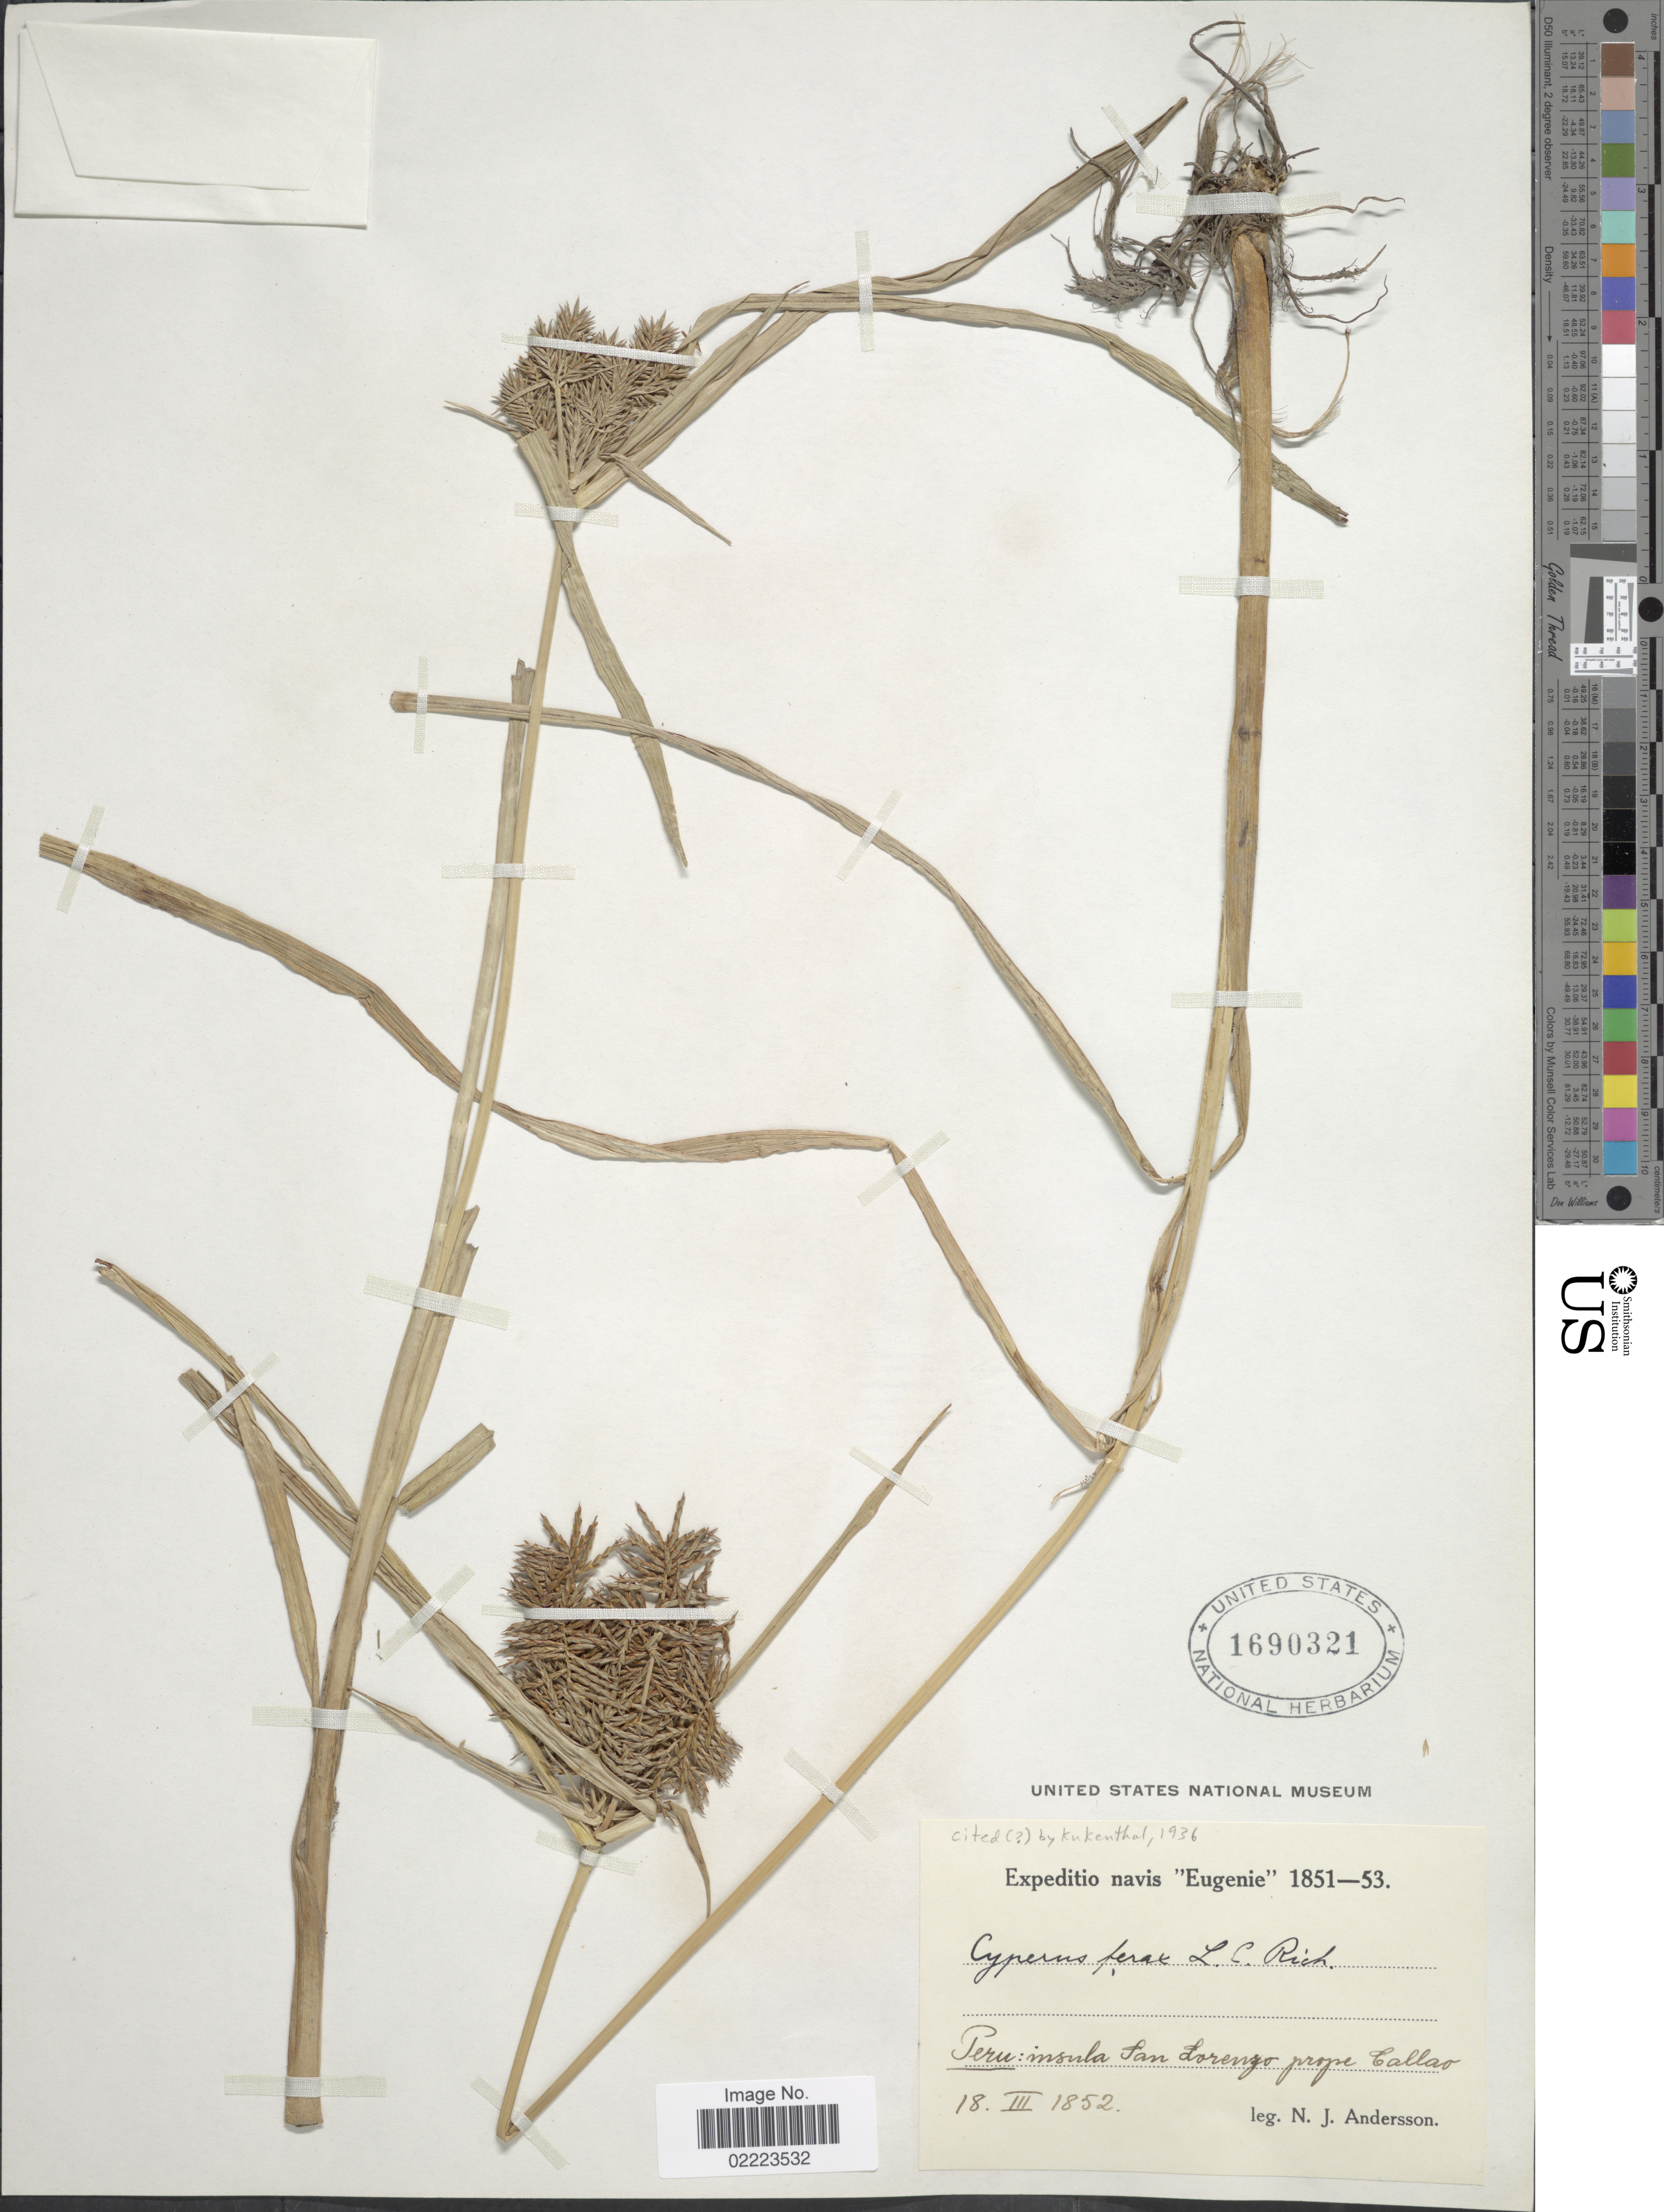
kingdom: Plantae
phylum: Tracheophyta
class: Liliopsida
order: Poales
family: Cyperaceae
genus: Cyperus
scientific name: Cyperus odoratus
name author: L.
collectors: N. J. Anderson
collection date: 1852-03-18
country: Peru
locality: Peru: insula San Lorenzo prope Calao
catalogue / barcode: US 1690321